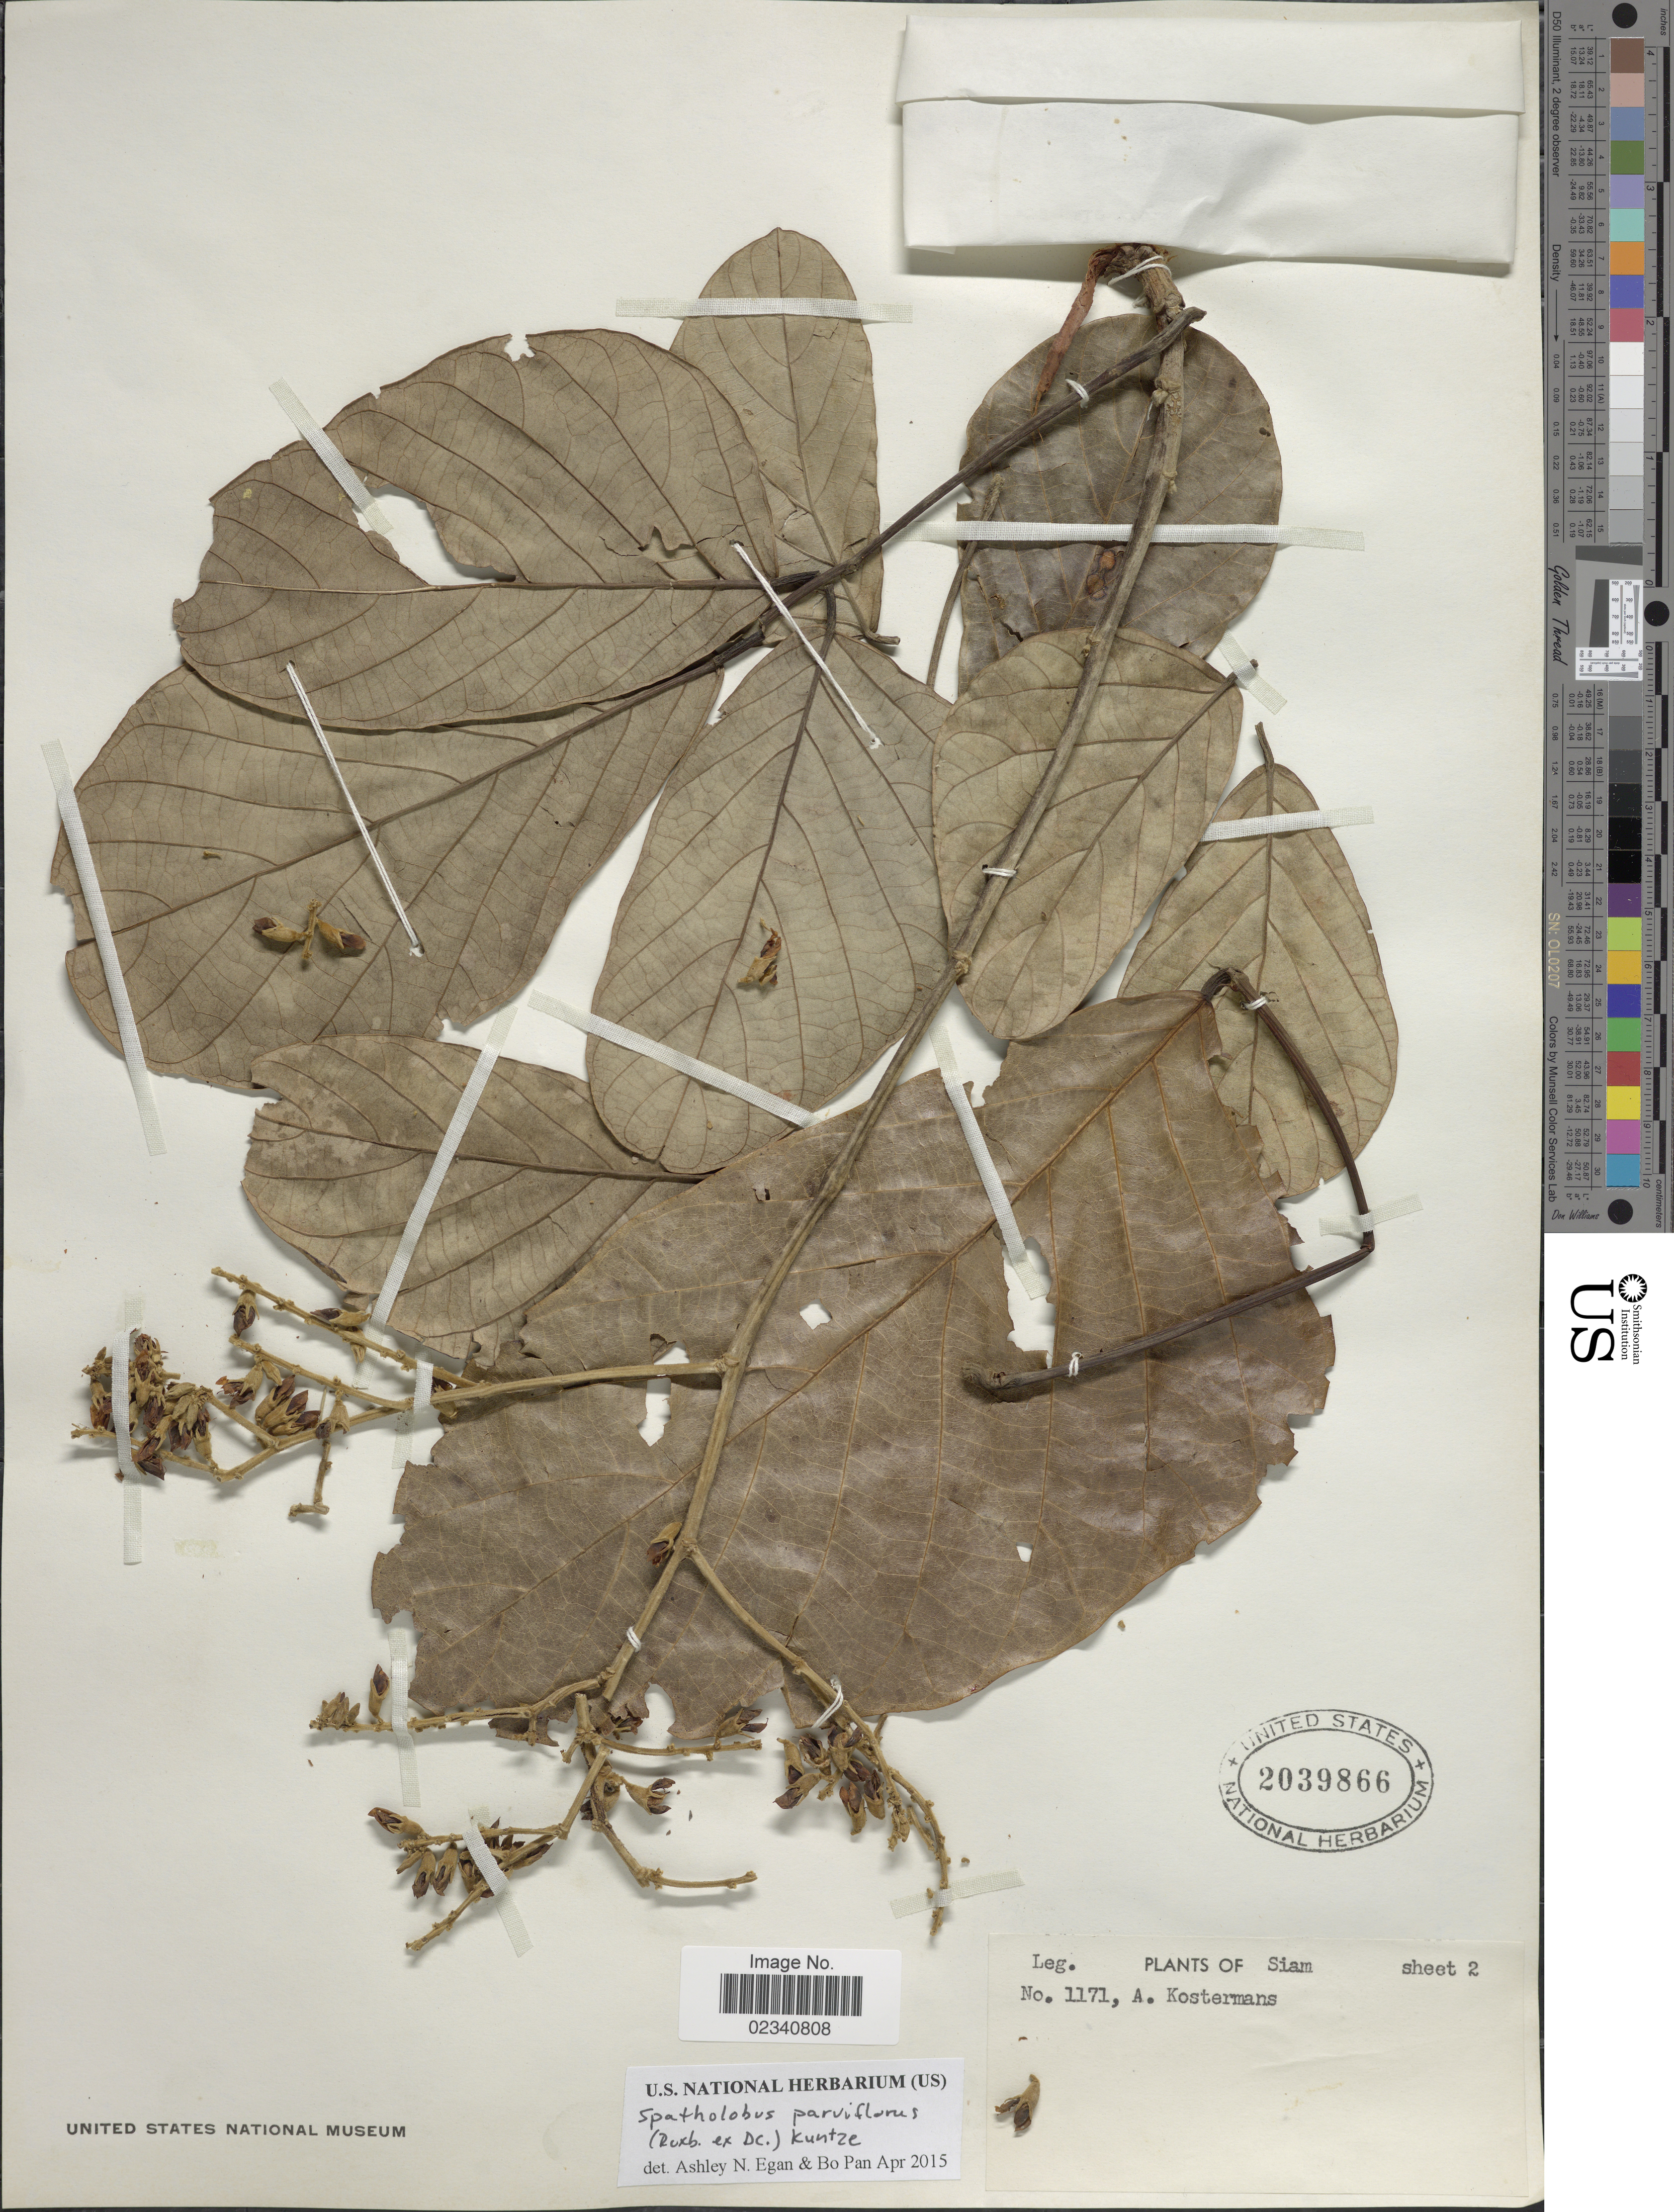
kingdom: Plantae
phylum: Tracheophyta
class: Magnoliopsida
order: Fabales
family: Fabaceae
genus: Spatholobus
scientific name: Spatholobus sp.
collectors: A. J. G. Kostermans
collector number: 1171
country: Thailand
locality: Siam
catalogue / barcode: US 2039866